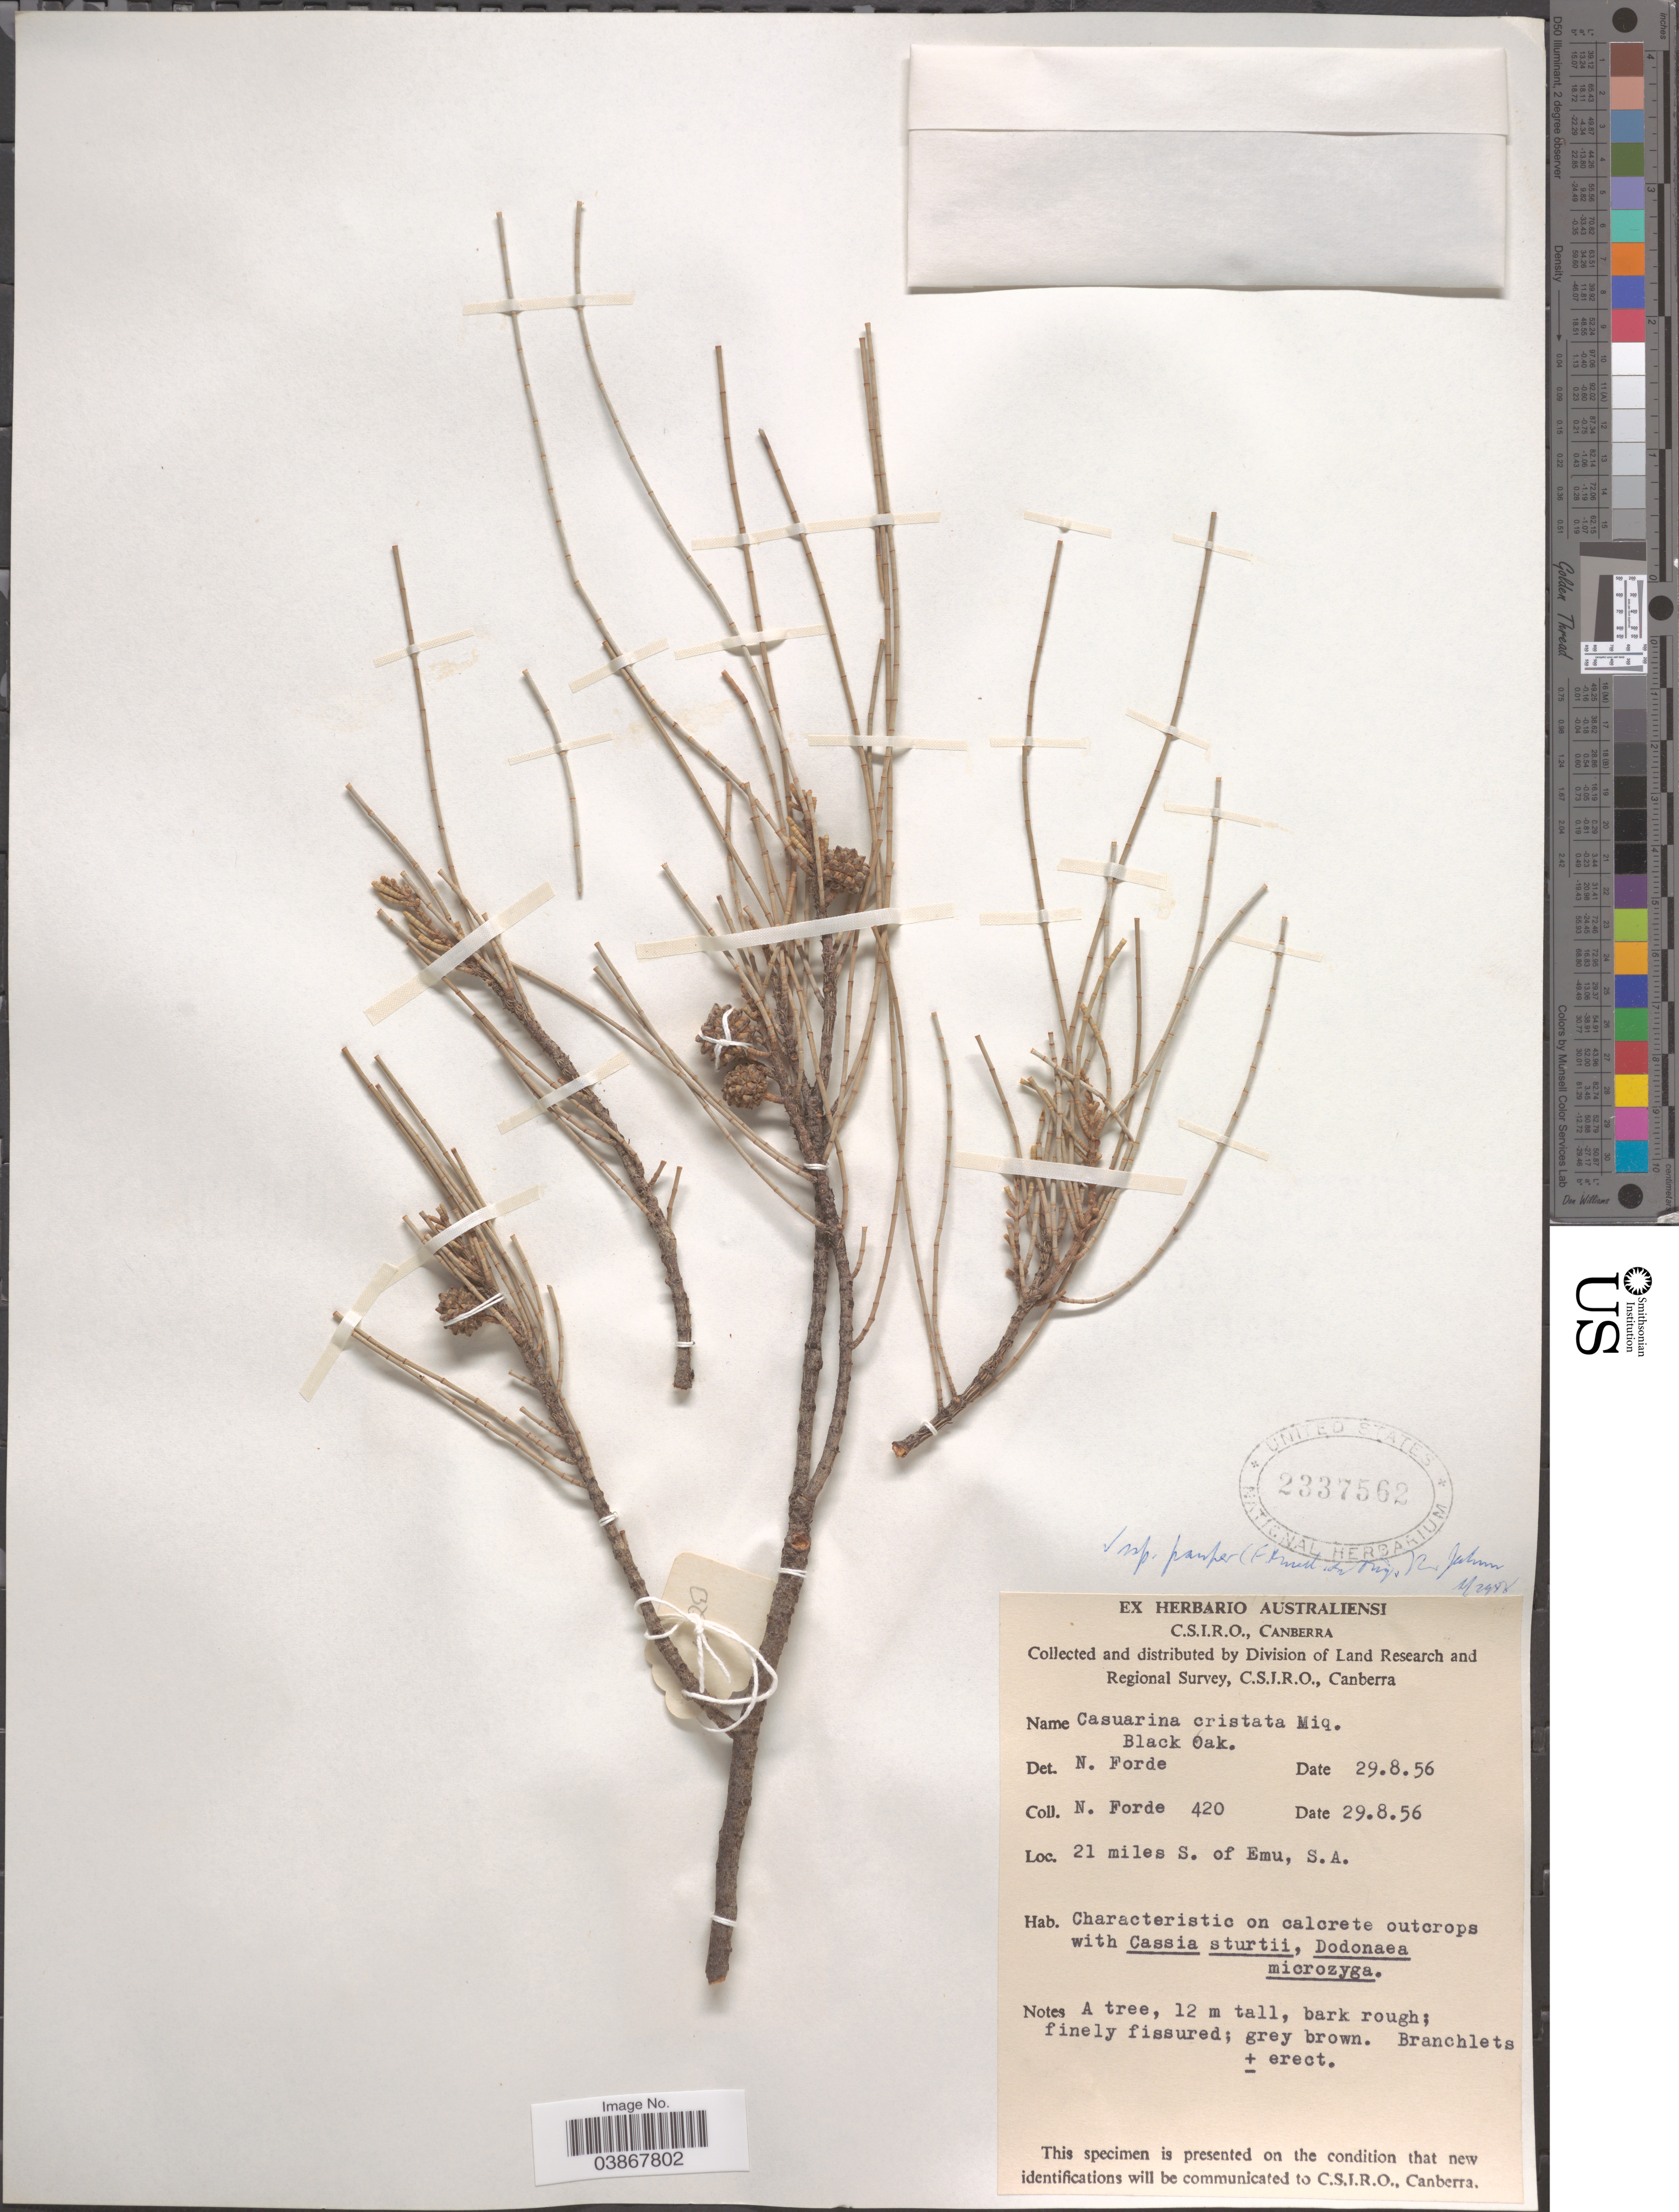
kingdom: Plantae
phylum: Tracheophyta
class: Magnoliopsida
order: Fagales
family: Casuarinaceae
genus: Casuarina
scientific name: Casuarina cristata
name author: Miq.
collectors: N. Forde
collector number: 420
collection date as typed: Transcribed d/m/y: 29/8/56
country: Australia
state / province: South Australia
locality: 21 miles S. of Emu, S. A.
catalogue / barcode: US 2337562